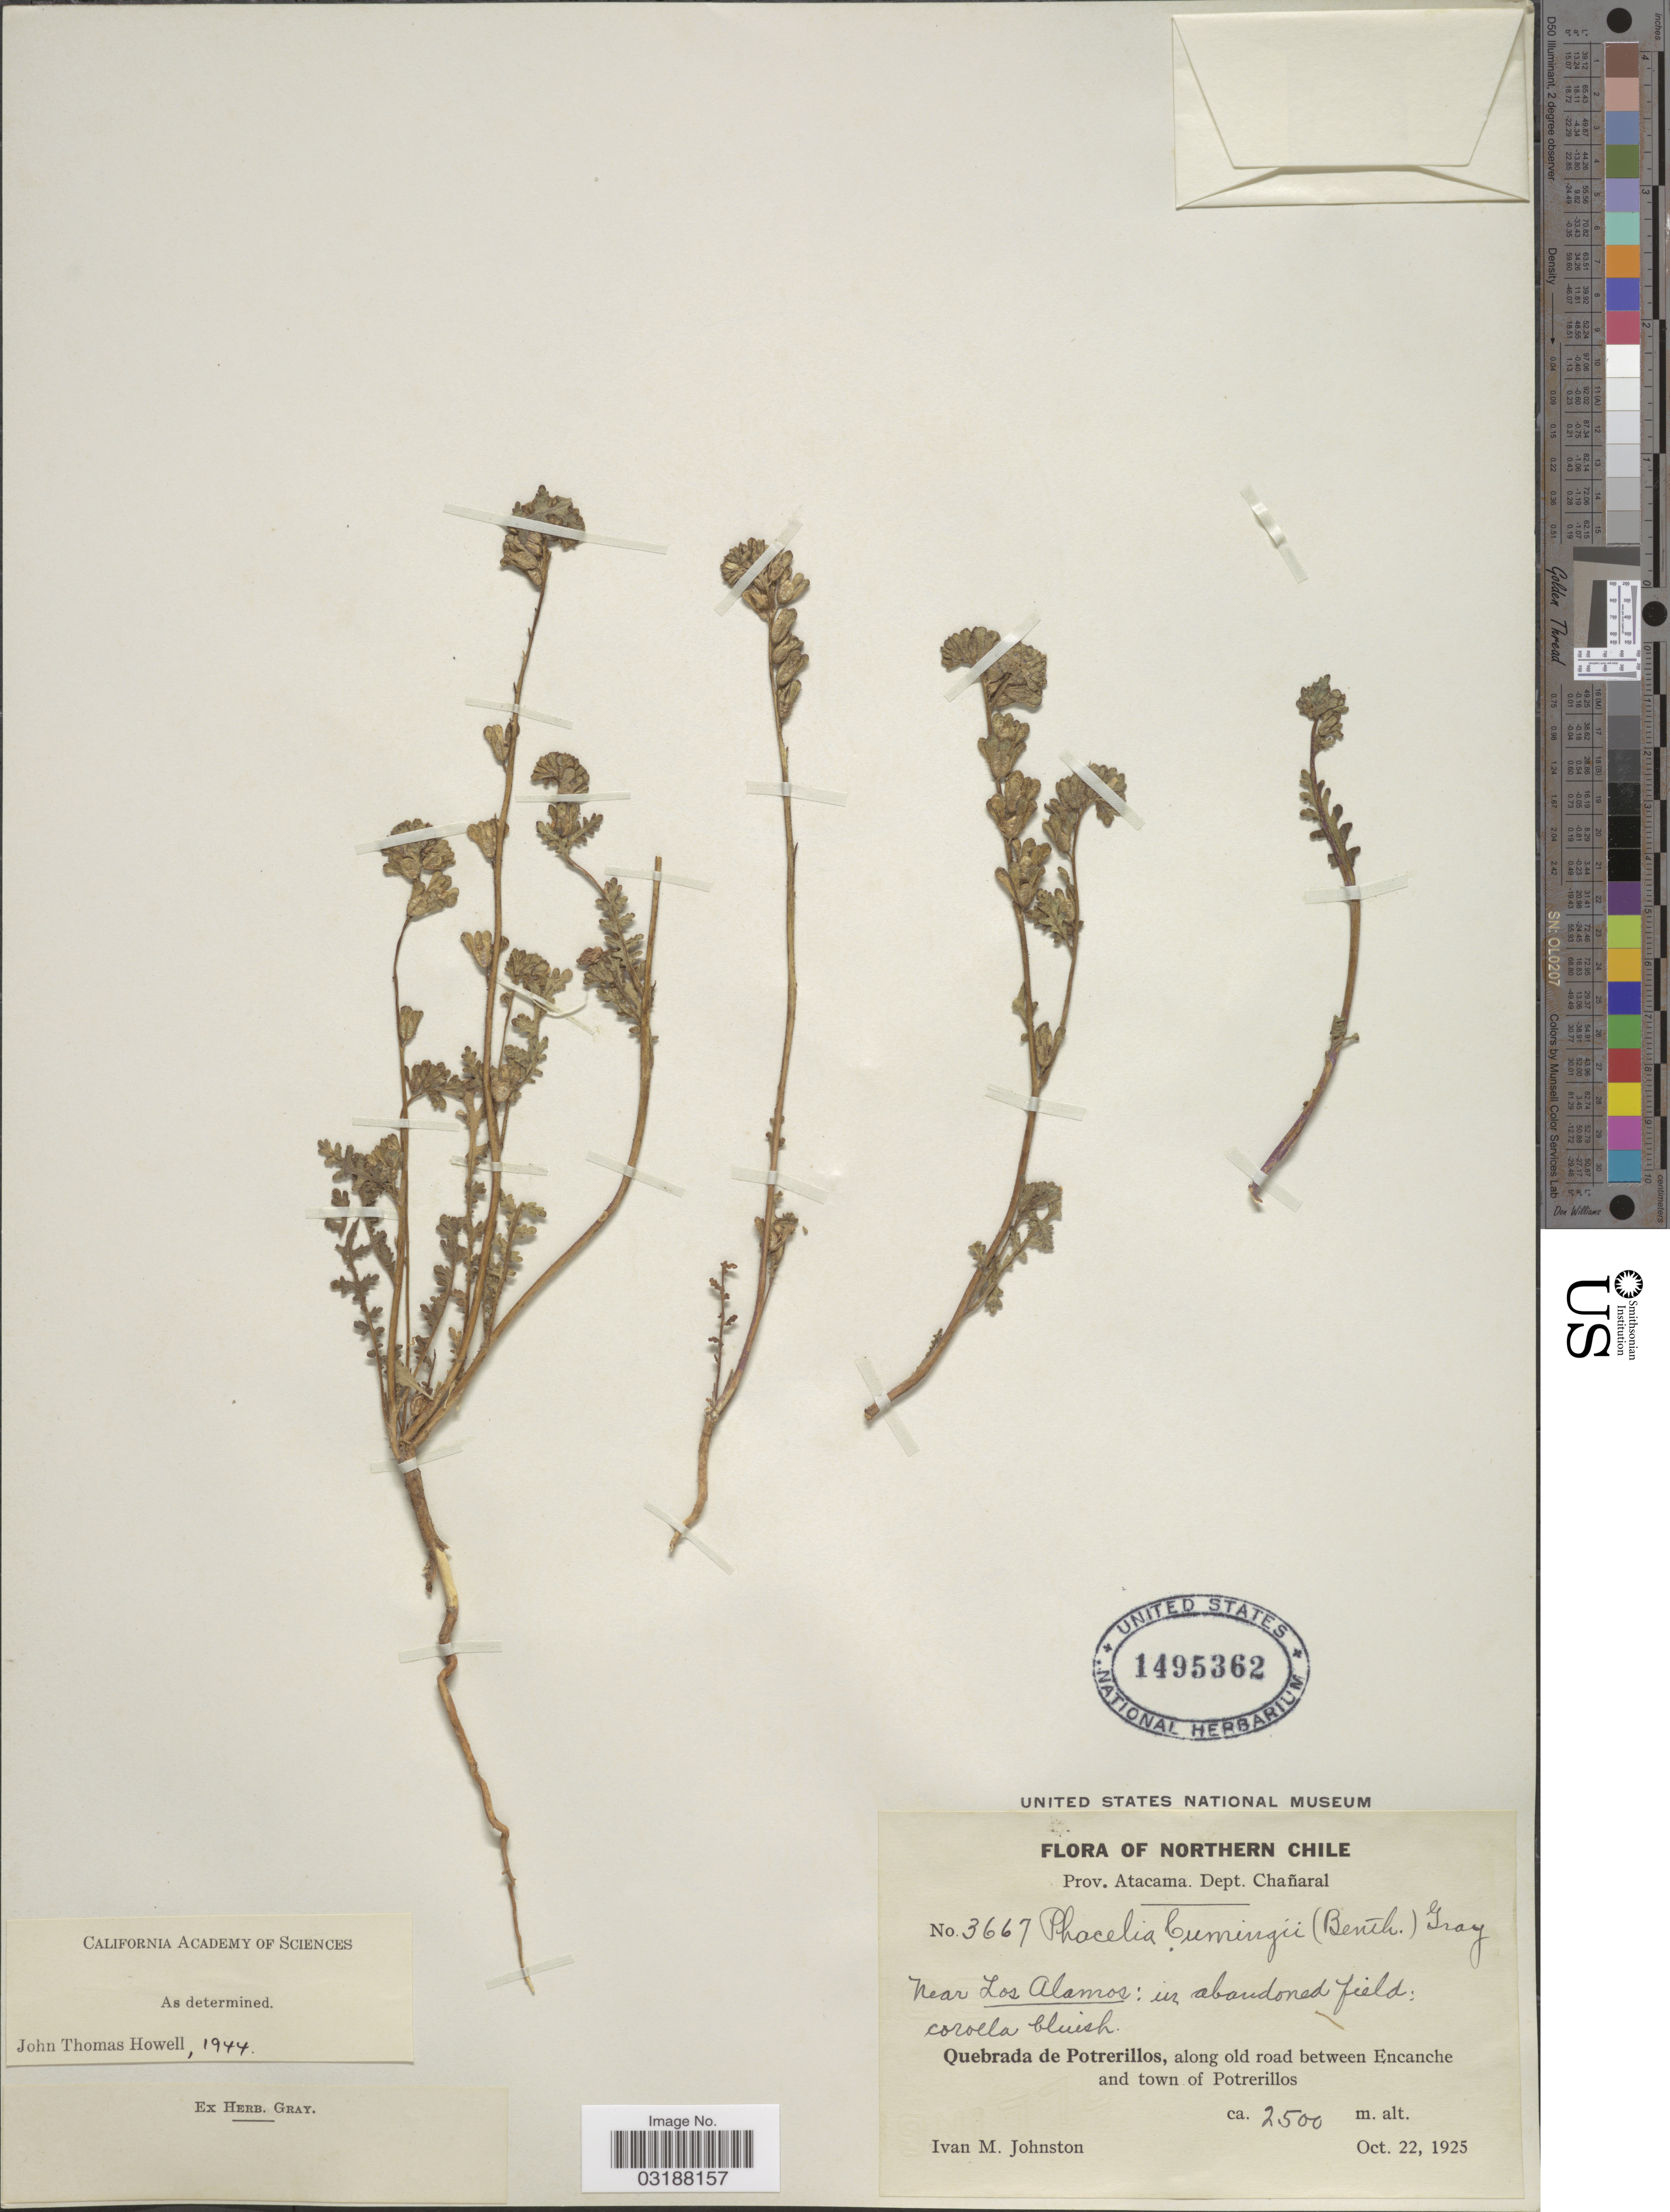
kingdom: Plantae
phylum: Tracheophyta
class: Magnoliopsida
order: Boraginales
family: Hydrophyllaceae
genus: Phacelia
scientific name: Phacelia cumingii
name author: (Benth.) A. Gray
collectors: I.M. Johnston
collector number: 3667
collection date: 1925-10-22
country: Chile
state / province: Atacama (III)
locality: Northern Chile, Prov. Atacama, Dept. Chañaral, Near Los Alamos, Quebrada de Potrerillos, along old road between Encanche and town of Potrerillos.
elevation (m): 2500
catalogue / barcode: US 1495362